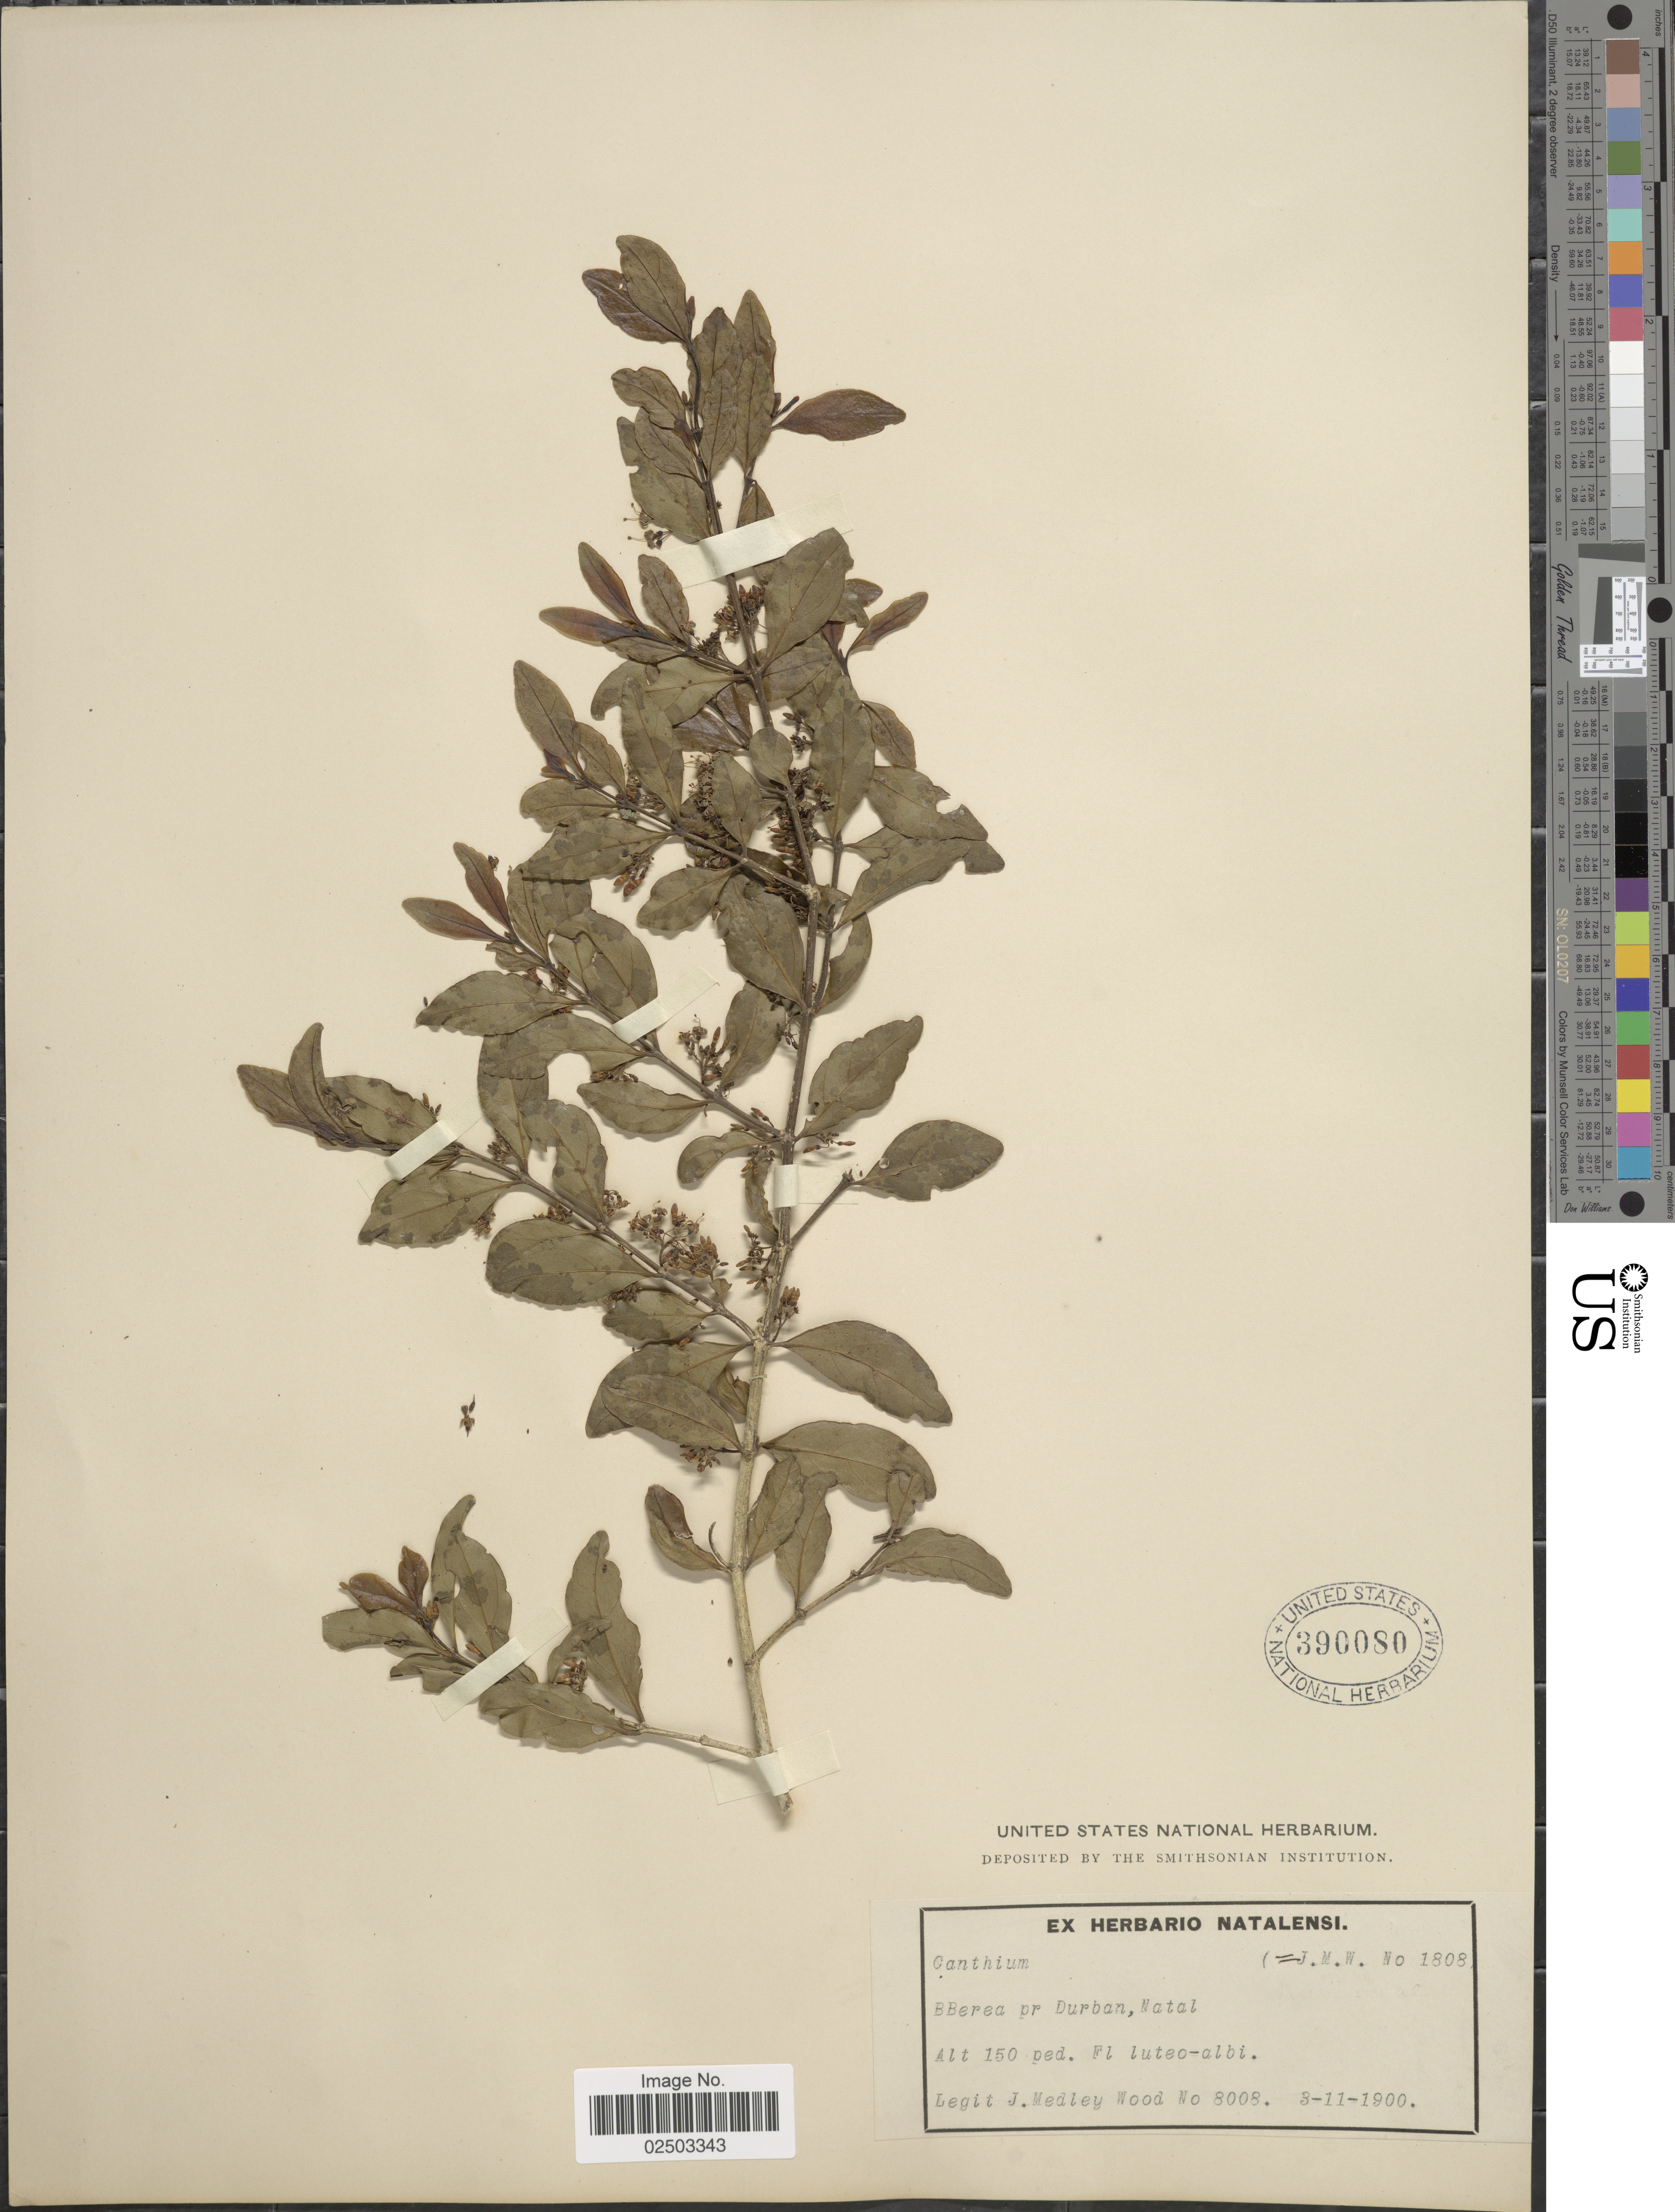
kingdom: Plantae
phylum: Tracheophyta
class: Magnoliopsida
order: Gentianales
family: Rubiaceae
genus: Bridsonia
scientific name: Bridsonia chamaedendrum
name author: (Kuntze) Verstraete & A.E. van Wyk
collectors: J. Medley Wood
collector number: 8008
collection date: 1900-11-03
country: South Africa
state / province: KwaZulu-Natal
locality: Berea pr Durban, Natal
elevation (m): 46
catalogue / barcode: US 390080